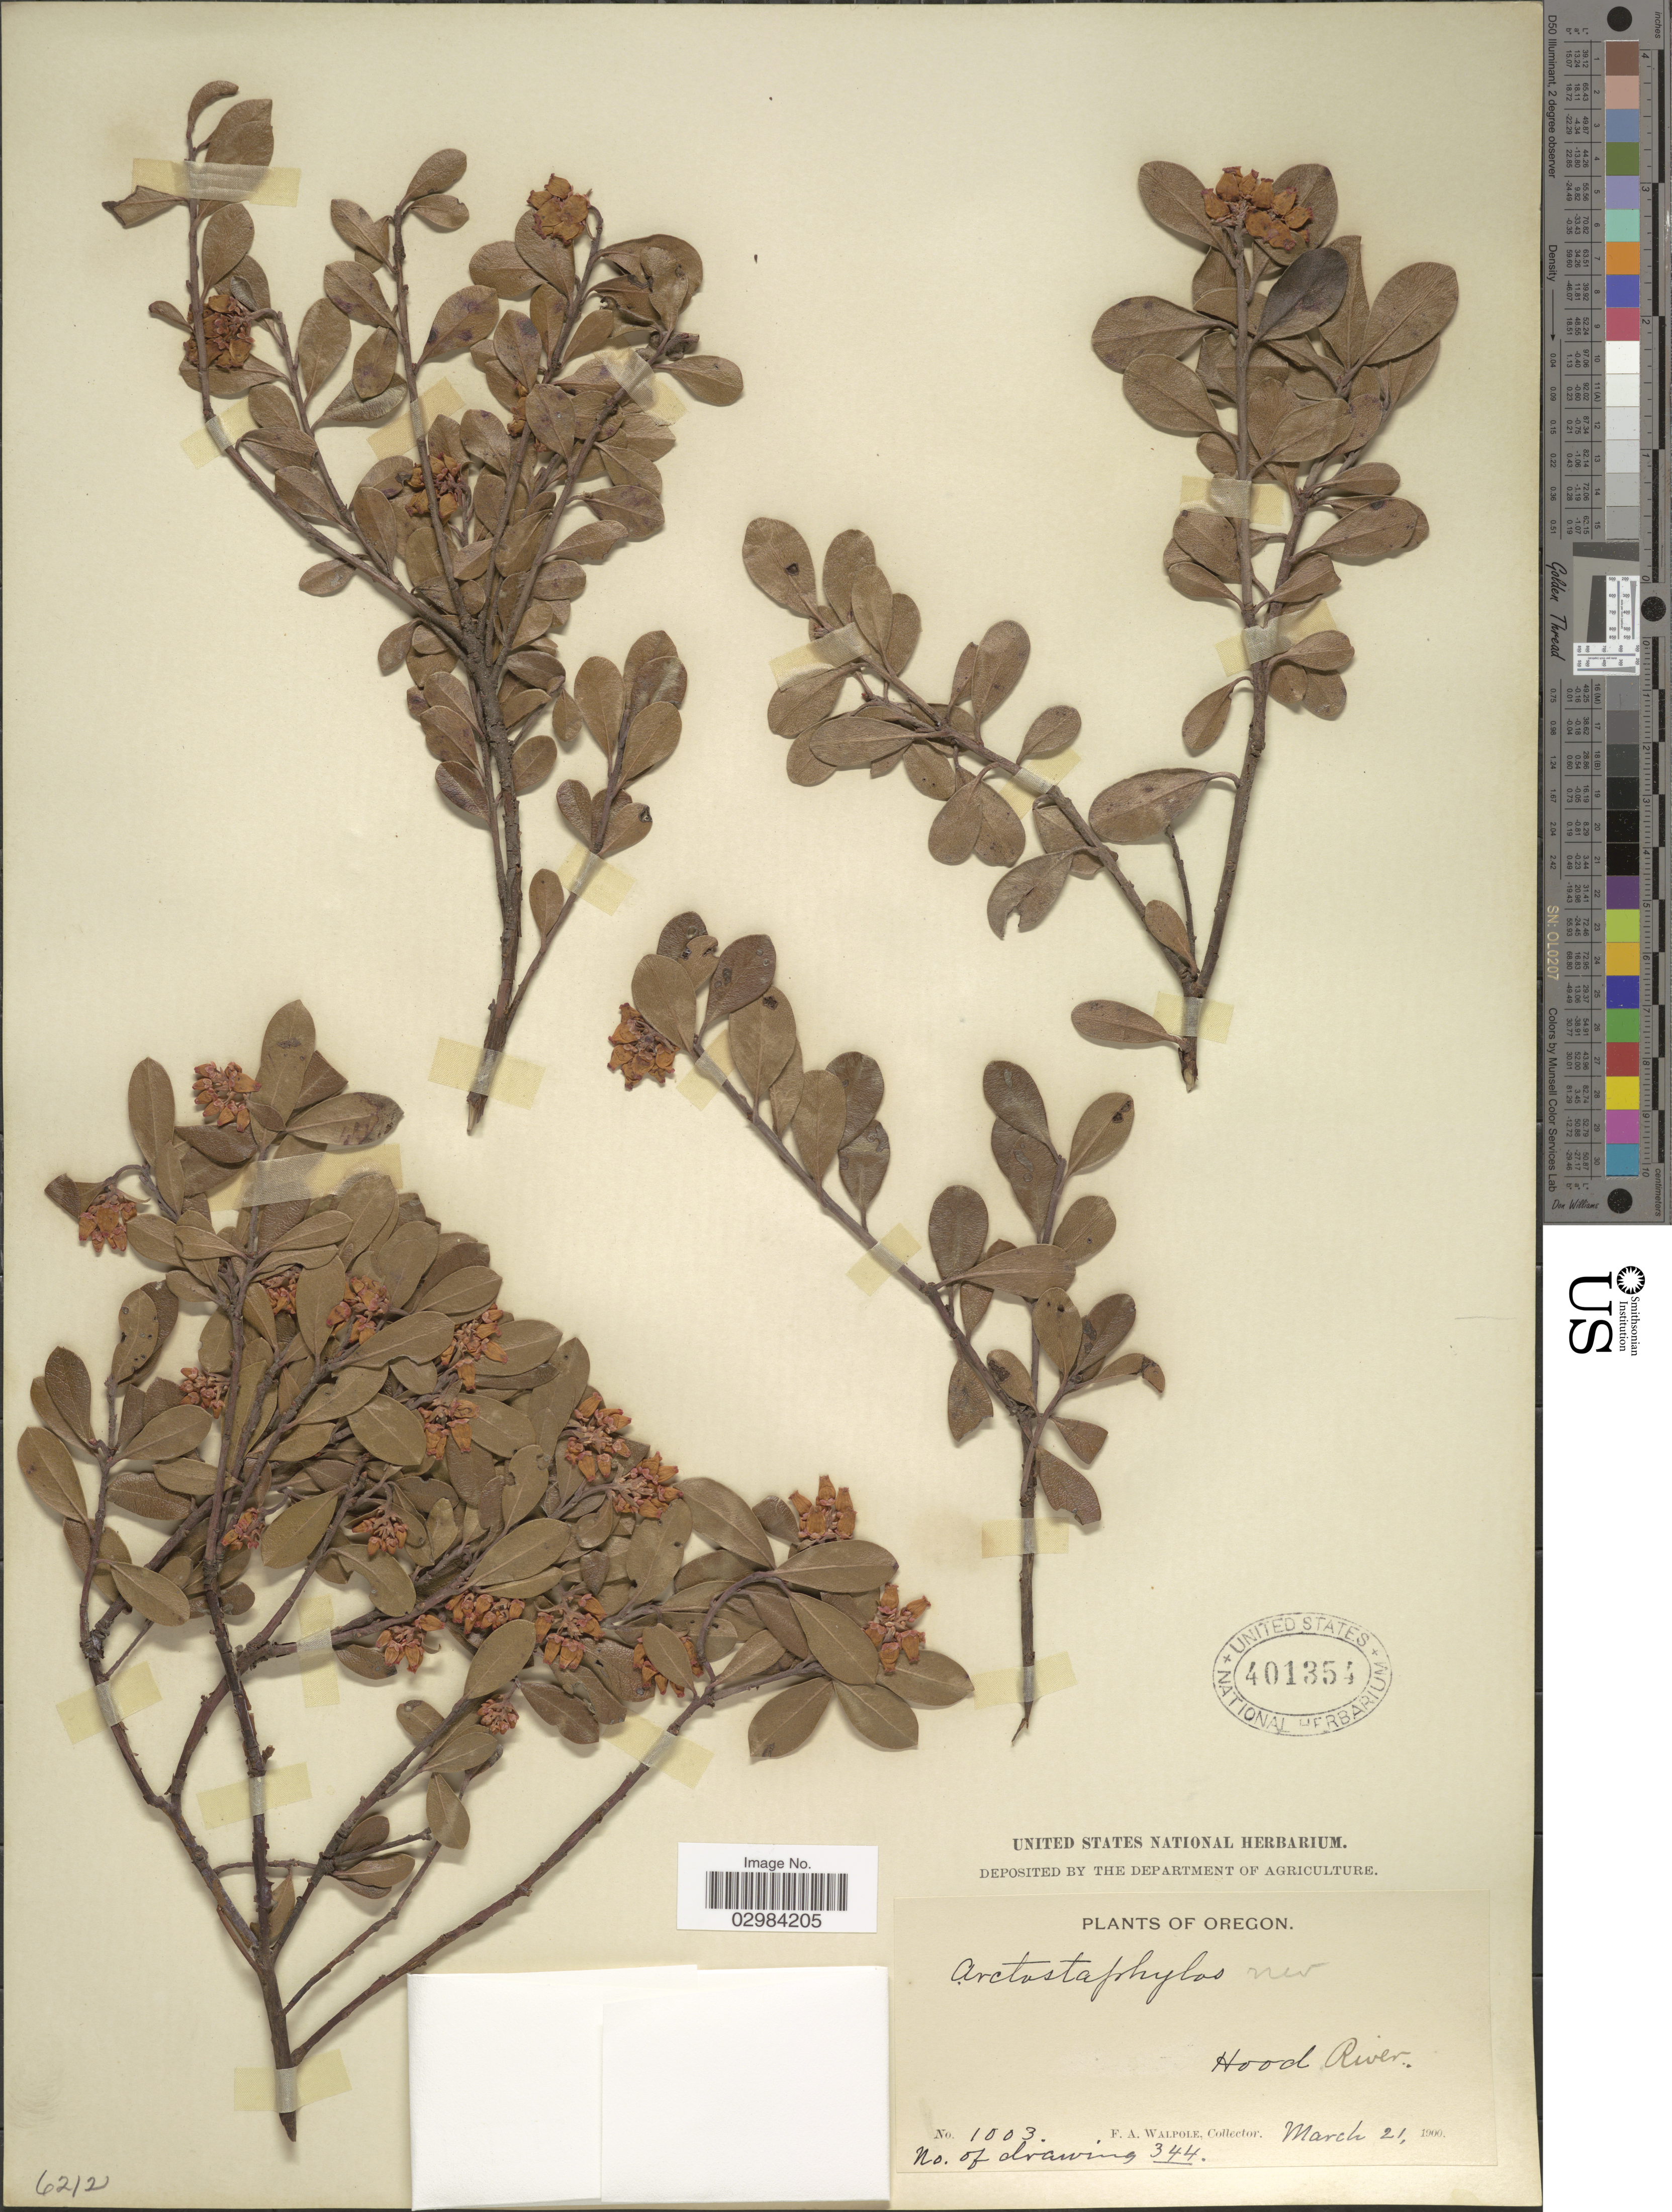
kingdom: Plantae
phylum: Tracheophyta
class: Magnoliopsida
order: Ericales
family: Ericaceae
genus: Arctostaphylos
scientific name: Arctostaphylos nevadensis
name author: A. Gray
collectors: F. Walpole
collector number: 1003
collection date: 1900-03-21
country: United States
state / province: Oregon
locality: Hood River.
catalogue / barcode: US 401354